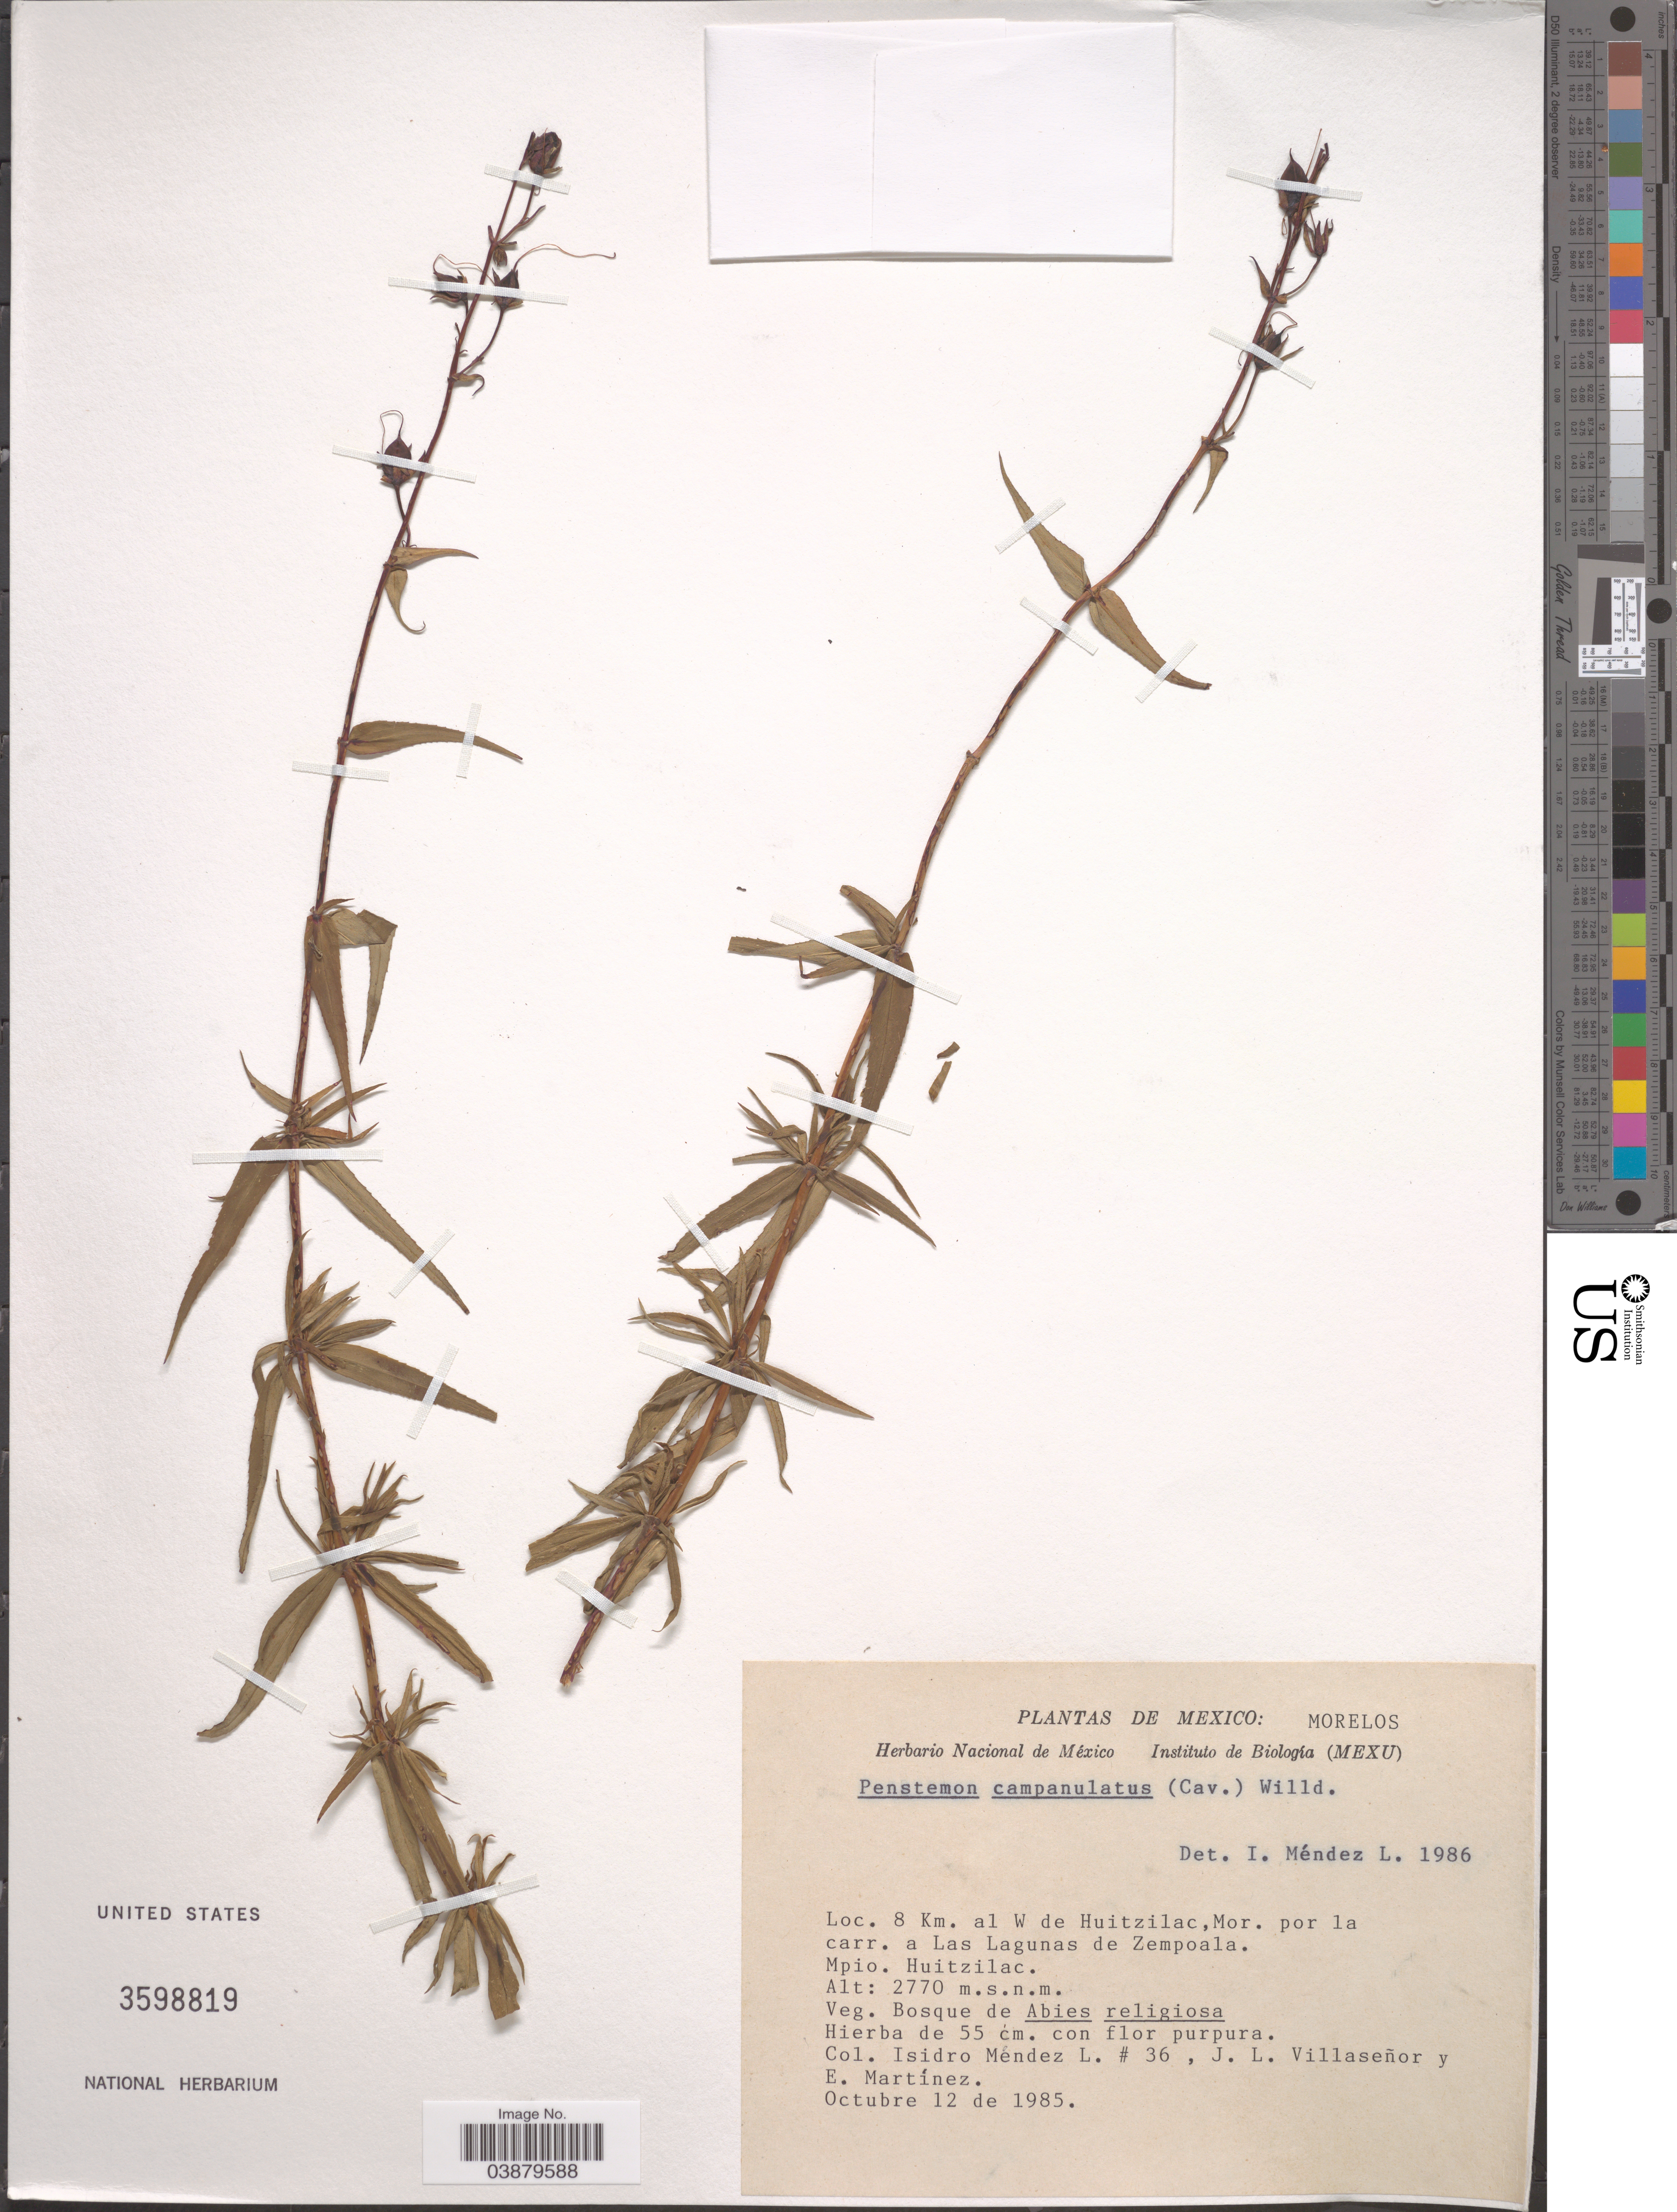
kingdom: Plantae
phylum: Tracheophyta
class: Magnoliopsida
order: Lamiales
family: Plantaginaceae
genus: Penstemon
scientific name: Penstemon campanulatus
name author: (Cav.) Willd.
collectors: I. Méndez Larios, J. L. Villasenor & E. Martínez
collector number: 36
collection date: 1985-10-12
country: Mexico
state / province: Morelos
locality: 8 Km. al W de Huitzilac, Mor. por la carr. a Las Lagunas de Zempoala. Mpio. Huitzilac.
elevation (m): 2770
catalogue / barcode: US 3598819